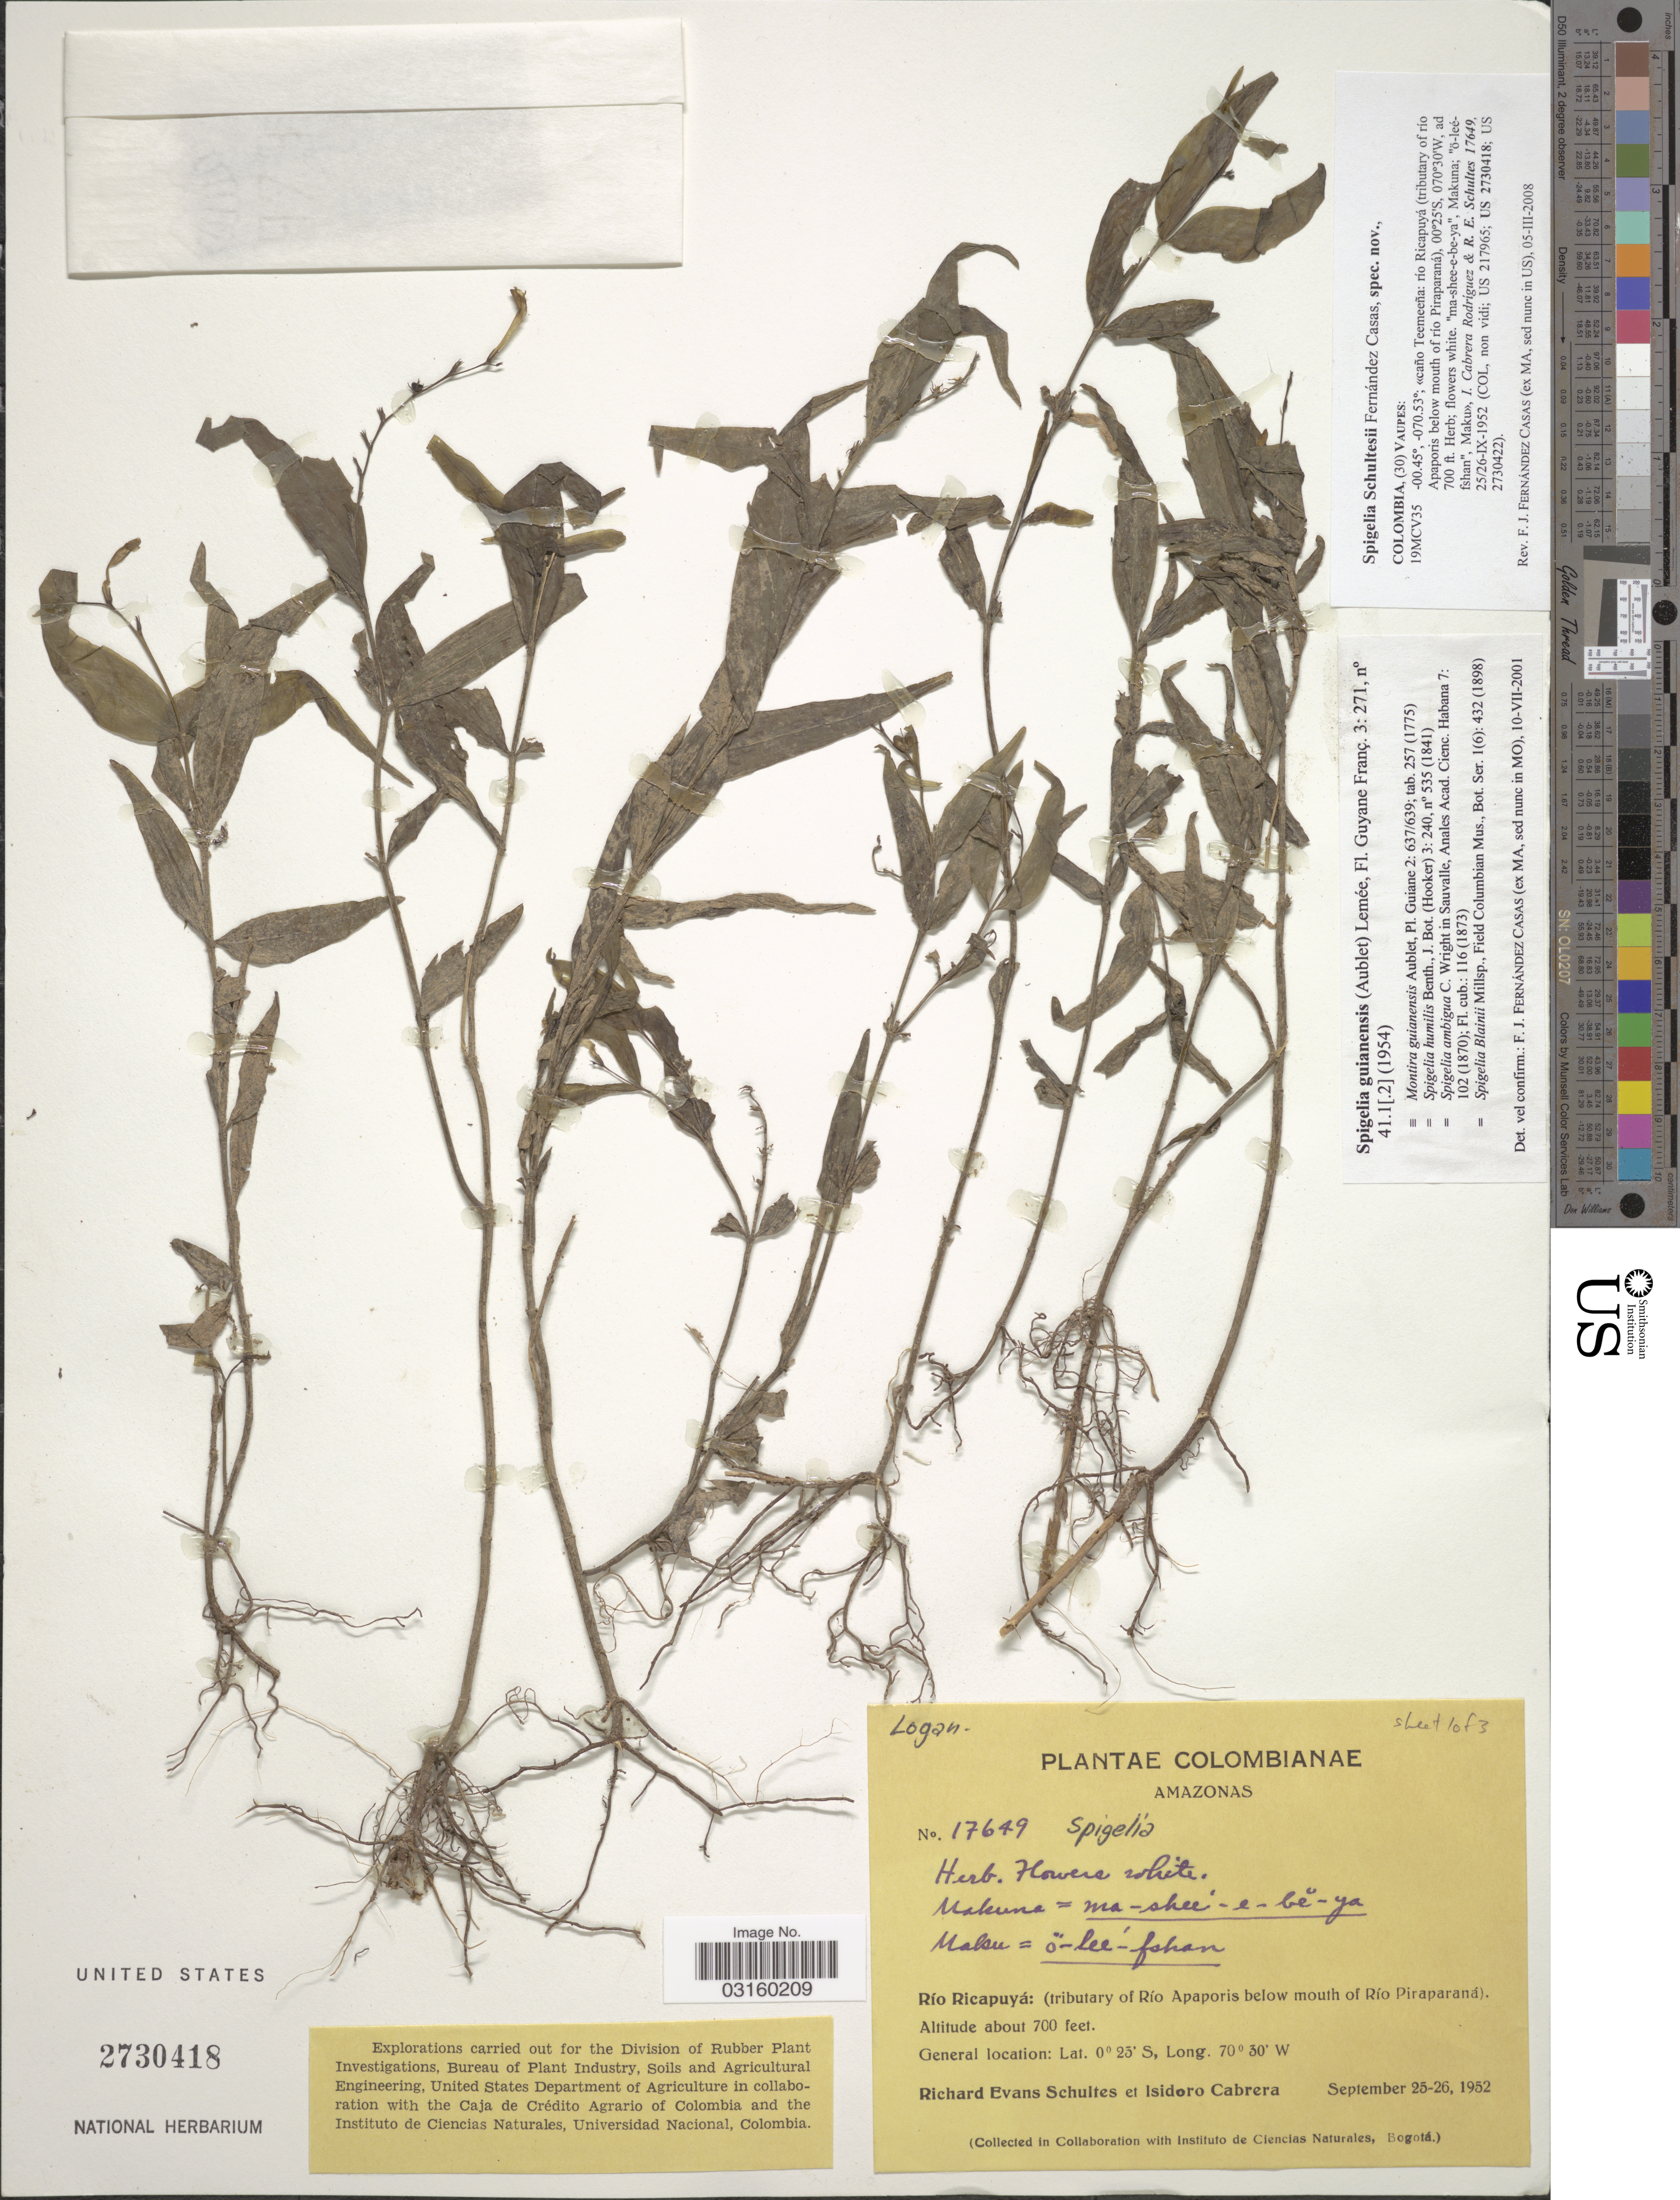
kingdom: Plantae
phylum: Tracheophyta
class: Magnoliopsida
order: Gentianales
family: Loganiaceae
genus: Spigelia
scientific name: Spigelia schultesii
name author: Fern. Casas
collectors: R. E. Schultes & I. Cabrera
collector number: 17649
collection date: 1952-09-25/1952-09-26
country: Colombia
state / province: Amazônas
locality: Río Ricapuyá: (tributary of Río Apaporis below mouth of Río Piraparaná).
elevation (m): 213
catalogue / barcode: US 2730418